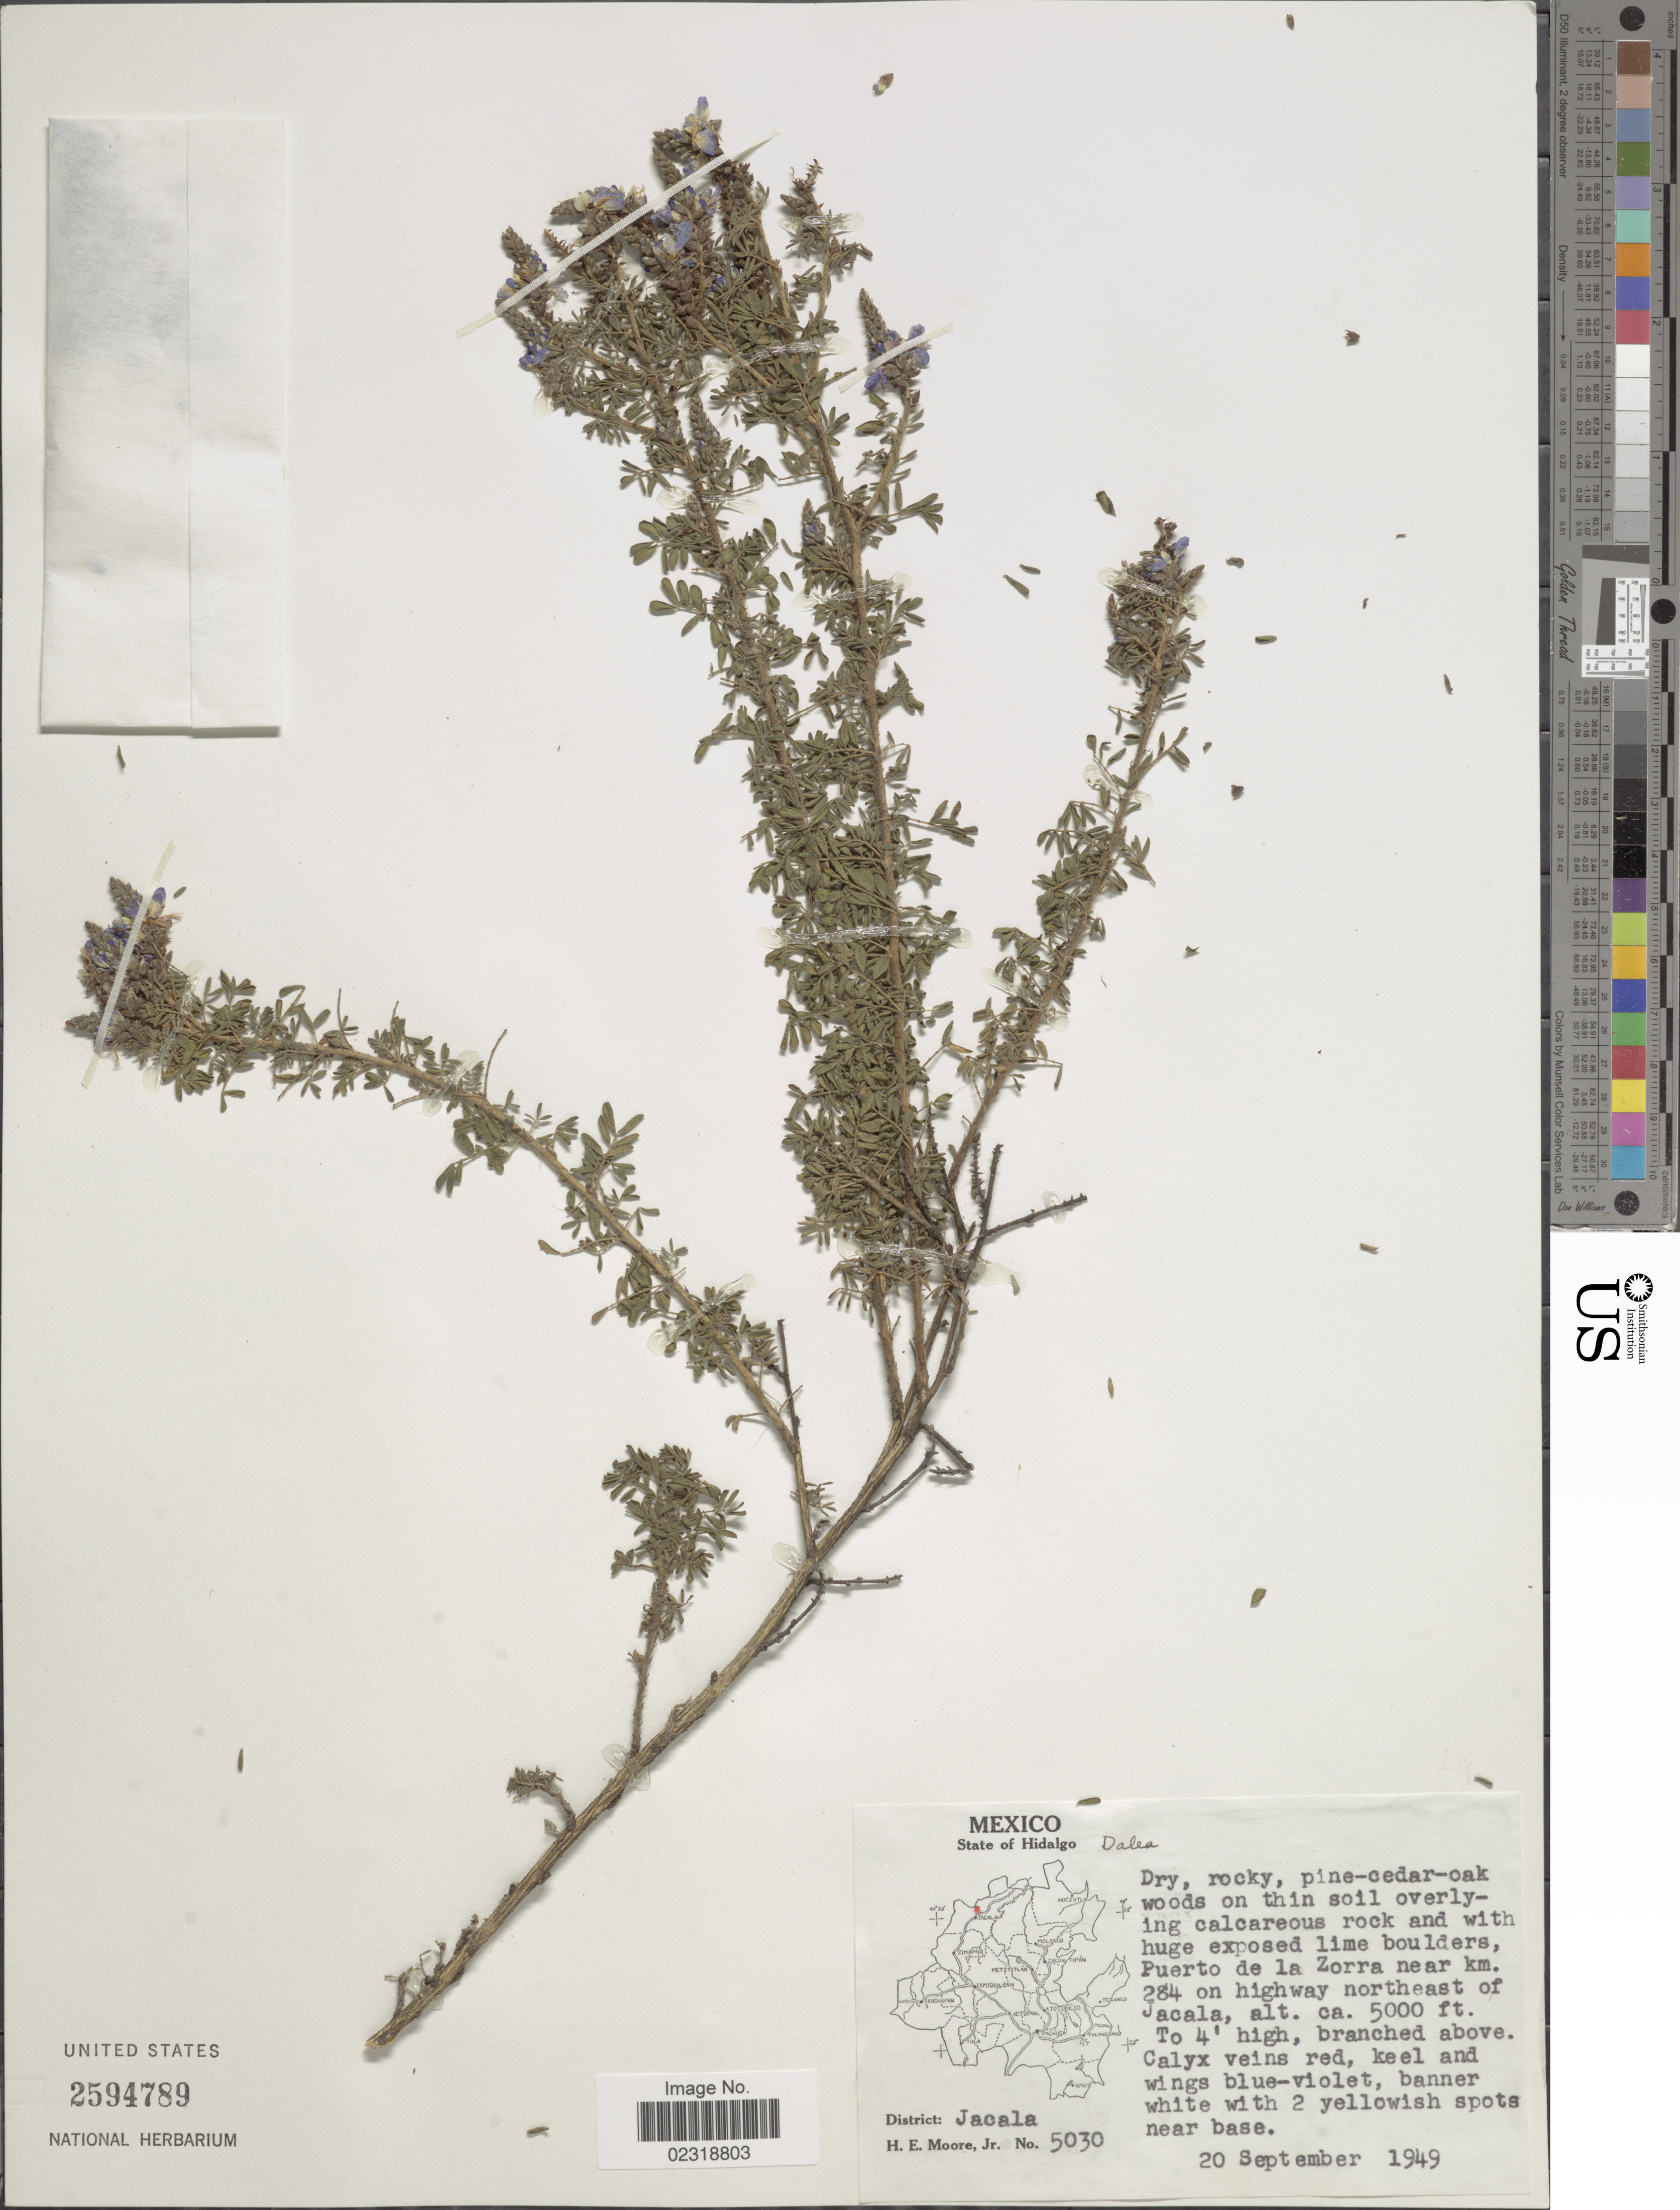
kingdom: Plantae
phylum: Tracheophyta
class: Magnoliopsida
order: Fabales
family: Fabaceae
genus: Dalea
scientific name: Dalea bicolor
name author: Humb. & Bonpl. ex Willd.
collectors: H. Moore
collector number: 5030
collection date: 1949-09-20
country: Mexico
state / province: Hidalgo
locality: Puerto de la Zorra near km. 284 on highway northeast of District Jacala.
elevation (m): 1524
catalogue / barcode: US 2594789